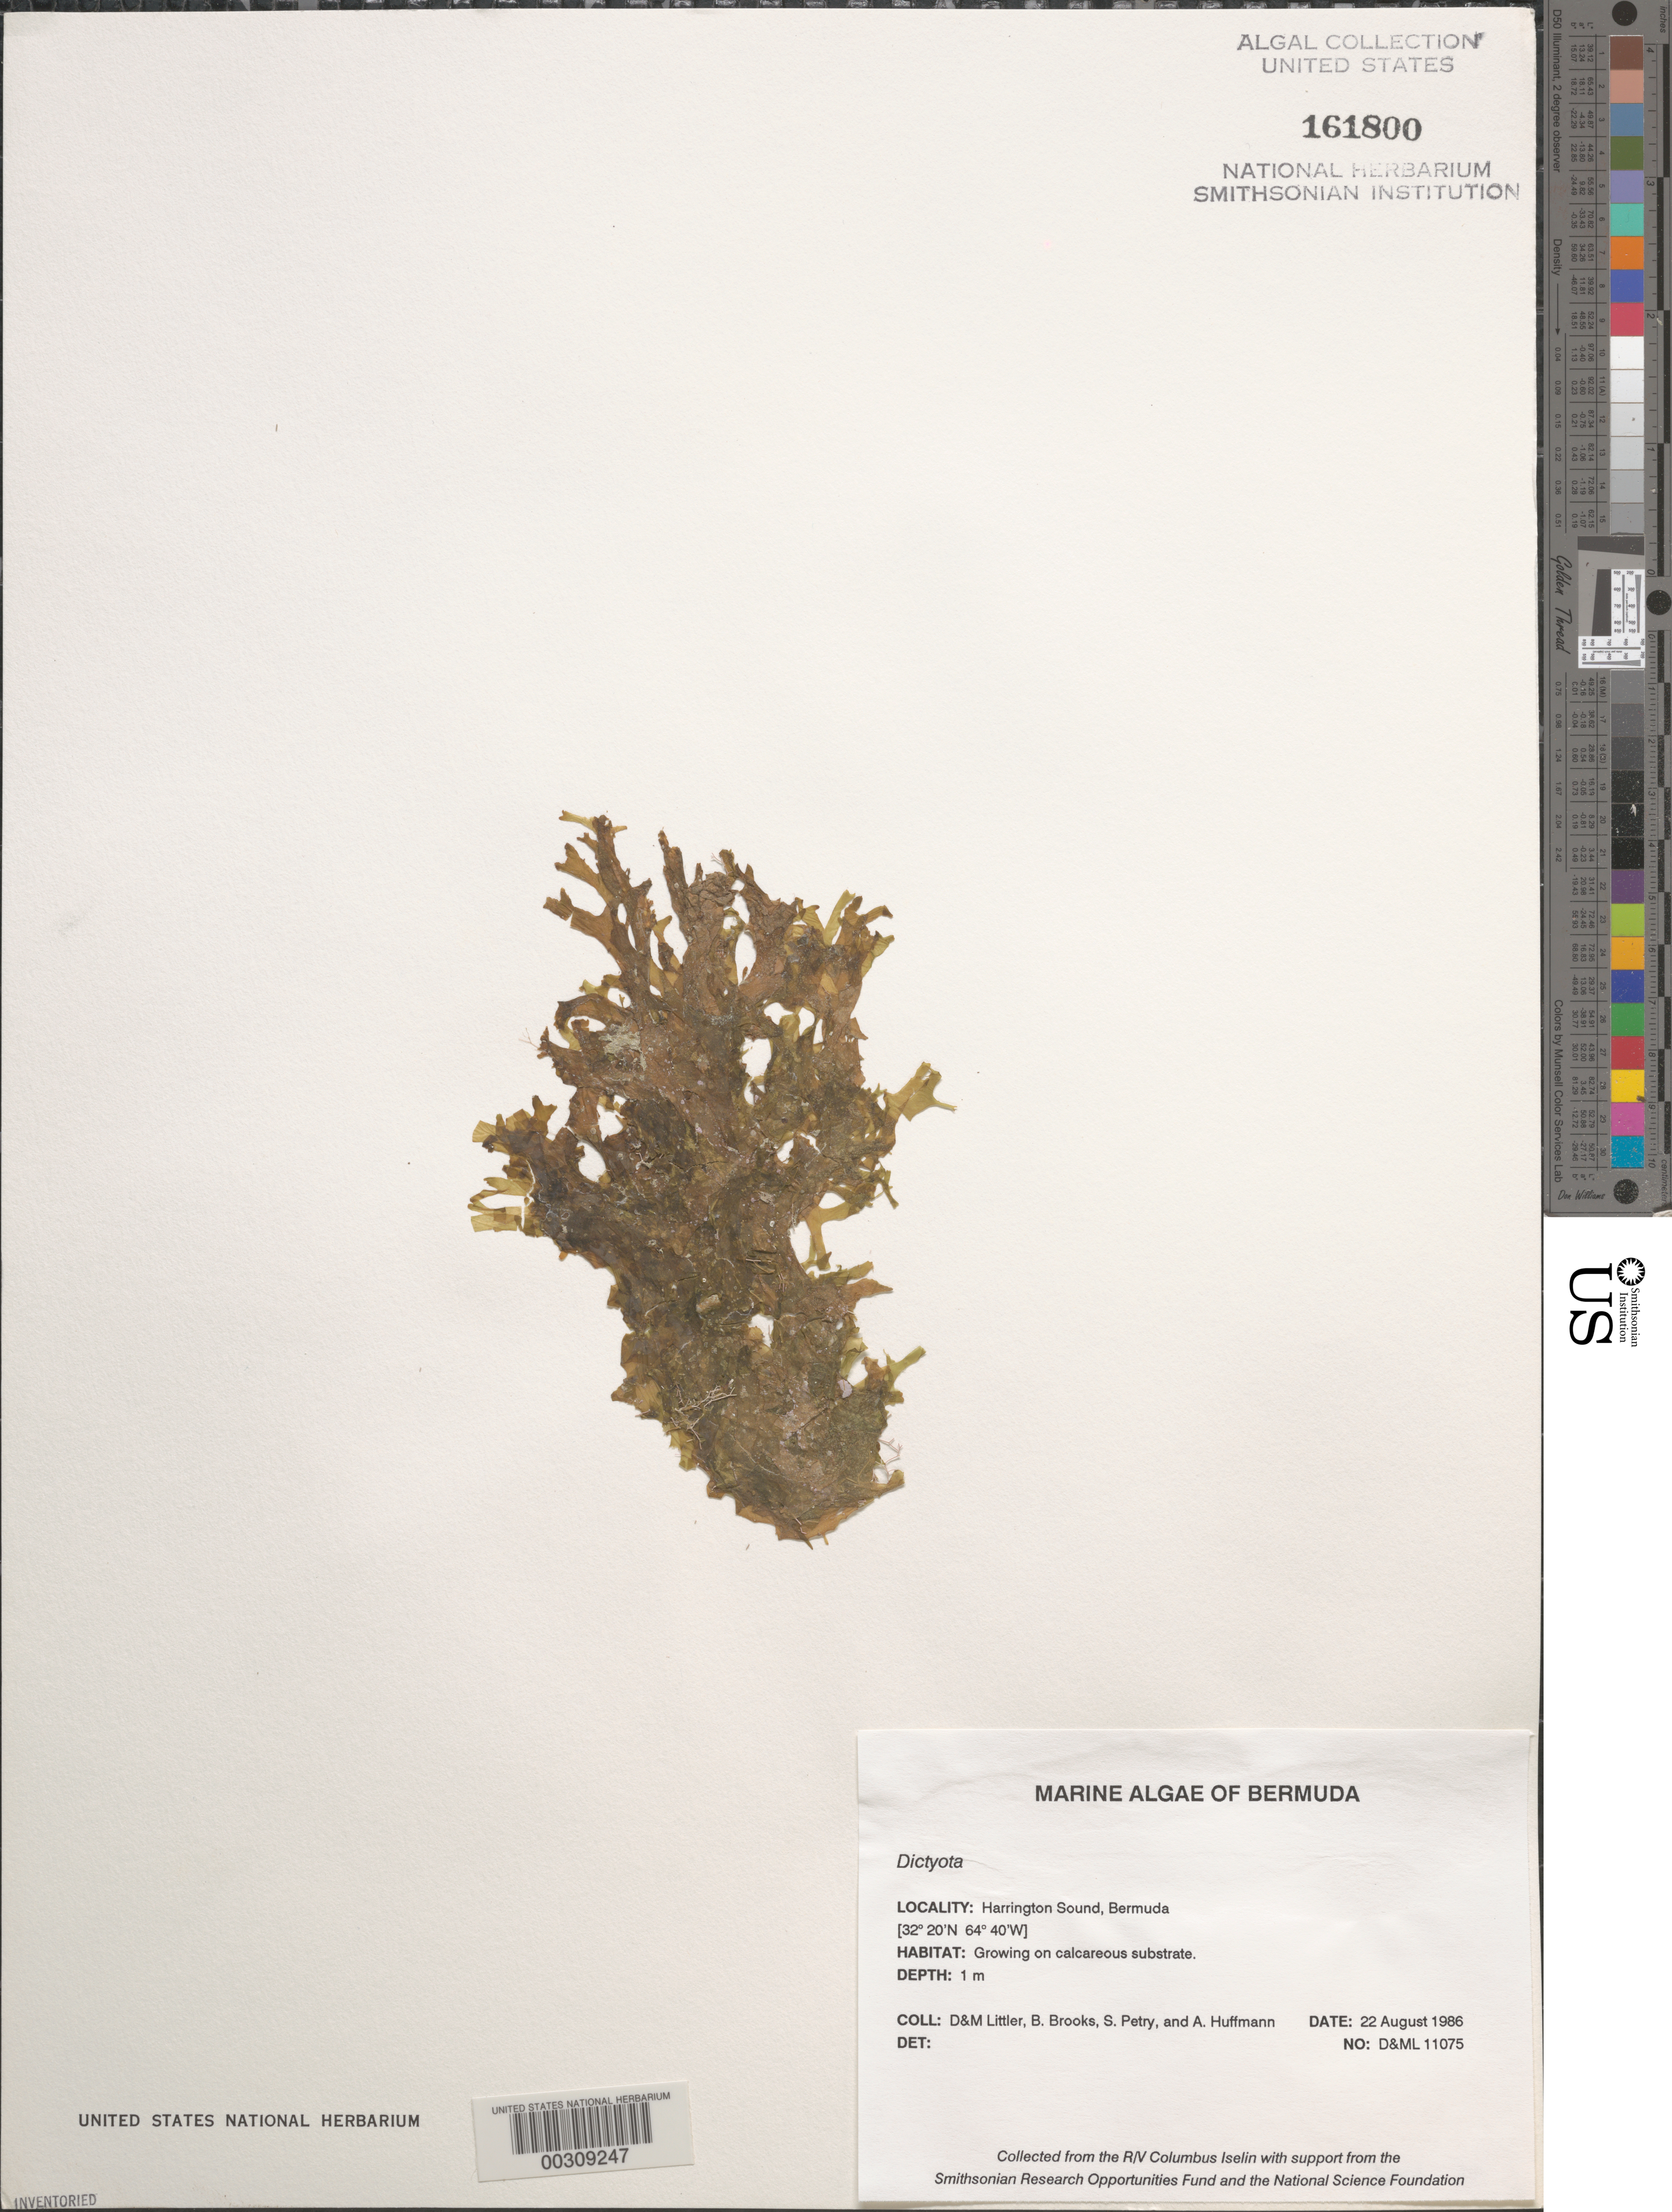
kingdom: Chromista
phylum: Ochrophyta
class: Phaeophyceae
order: Dictyotales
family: Dictyotaceae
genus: Dictyota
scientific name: Dictyota sp.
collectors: D. S. Littler, M. M. Littler & B. Brooks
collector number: D&ML 11075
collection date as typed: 22 Aug 1986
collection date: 1986-08-22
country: Bermuda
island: Bermuda Island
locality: Harrington Sound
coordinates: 32 20' N, 64 40' W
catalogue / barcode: US 161800